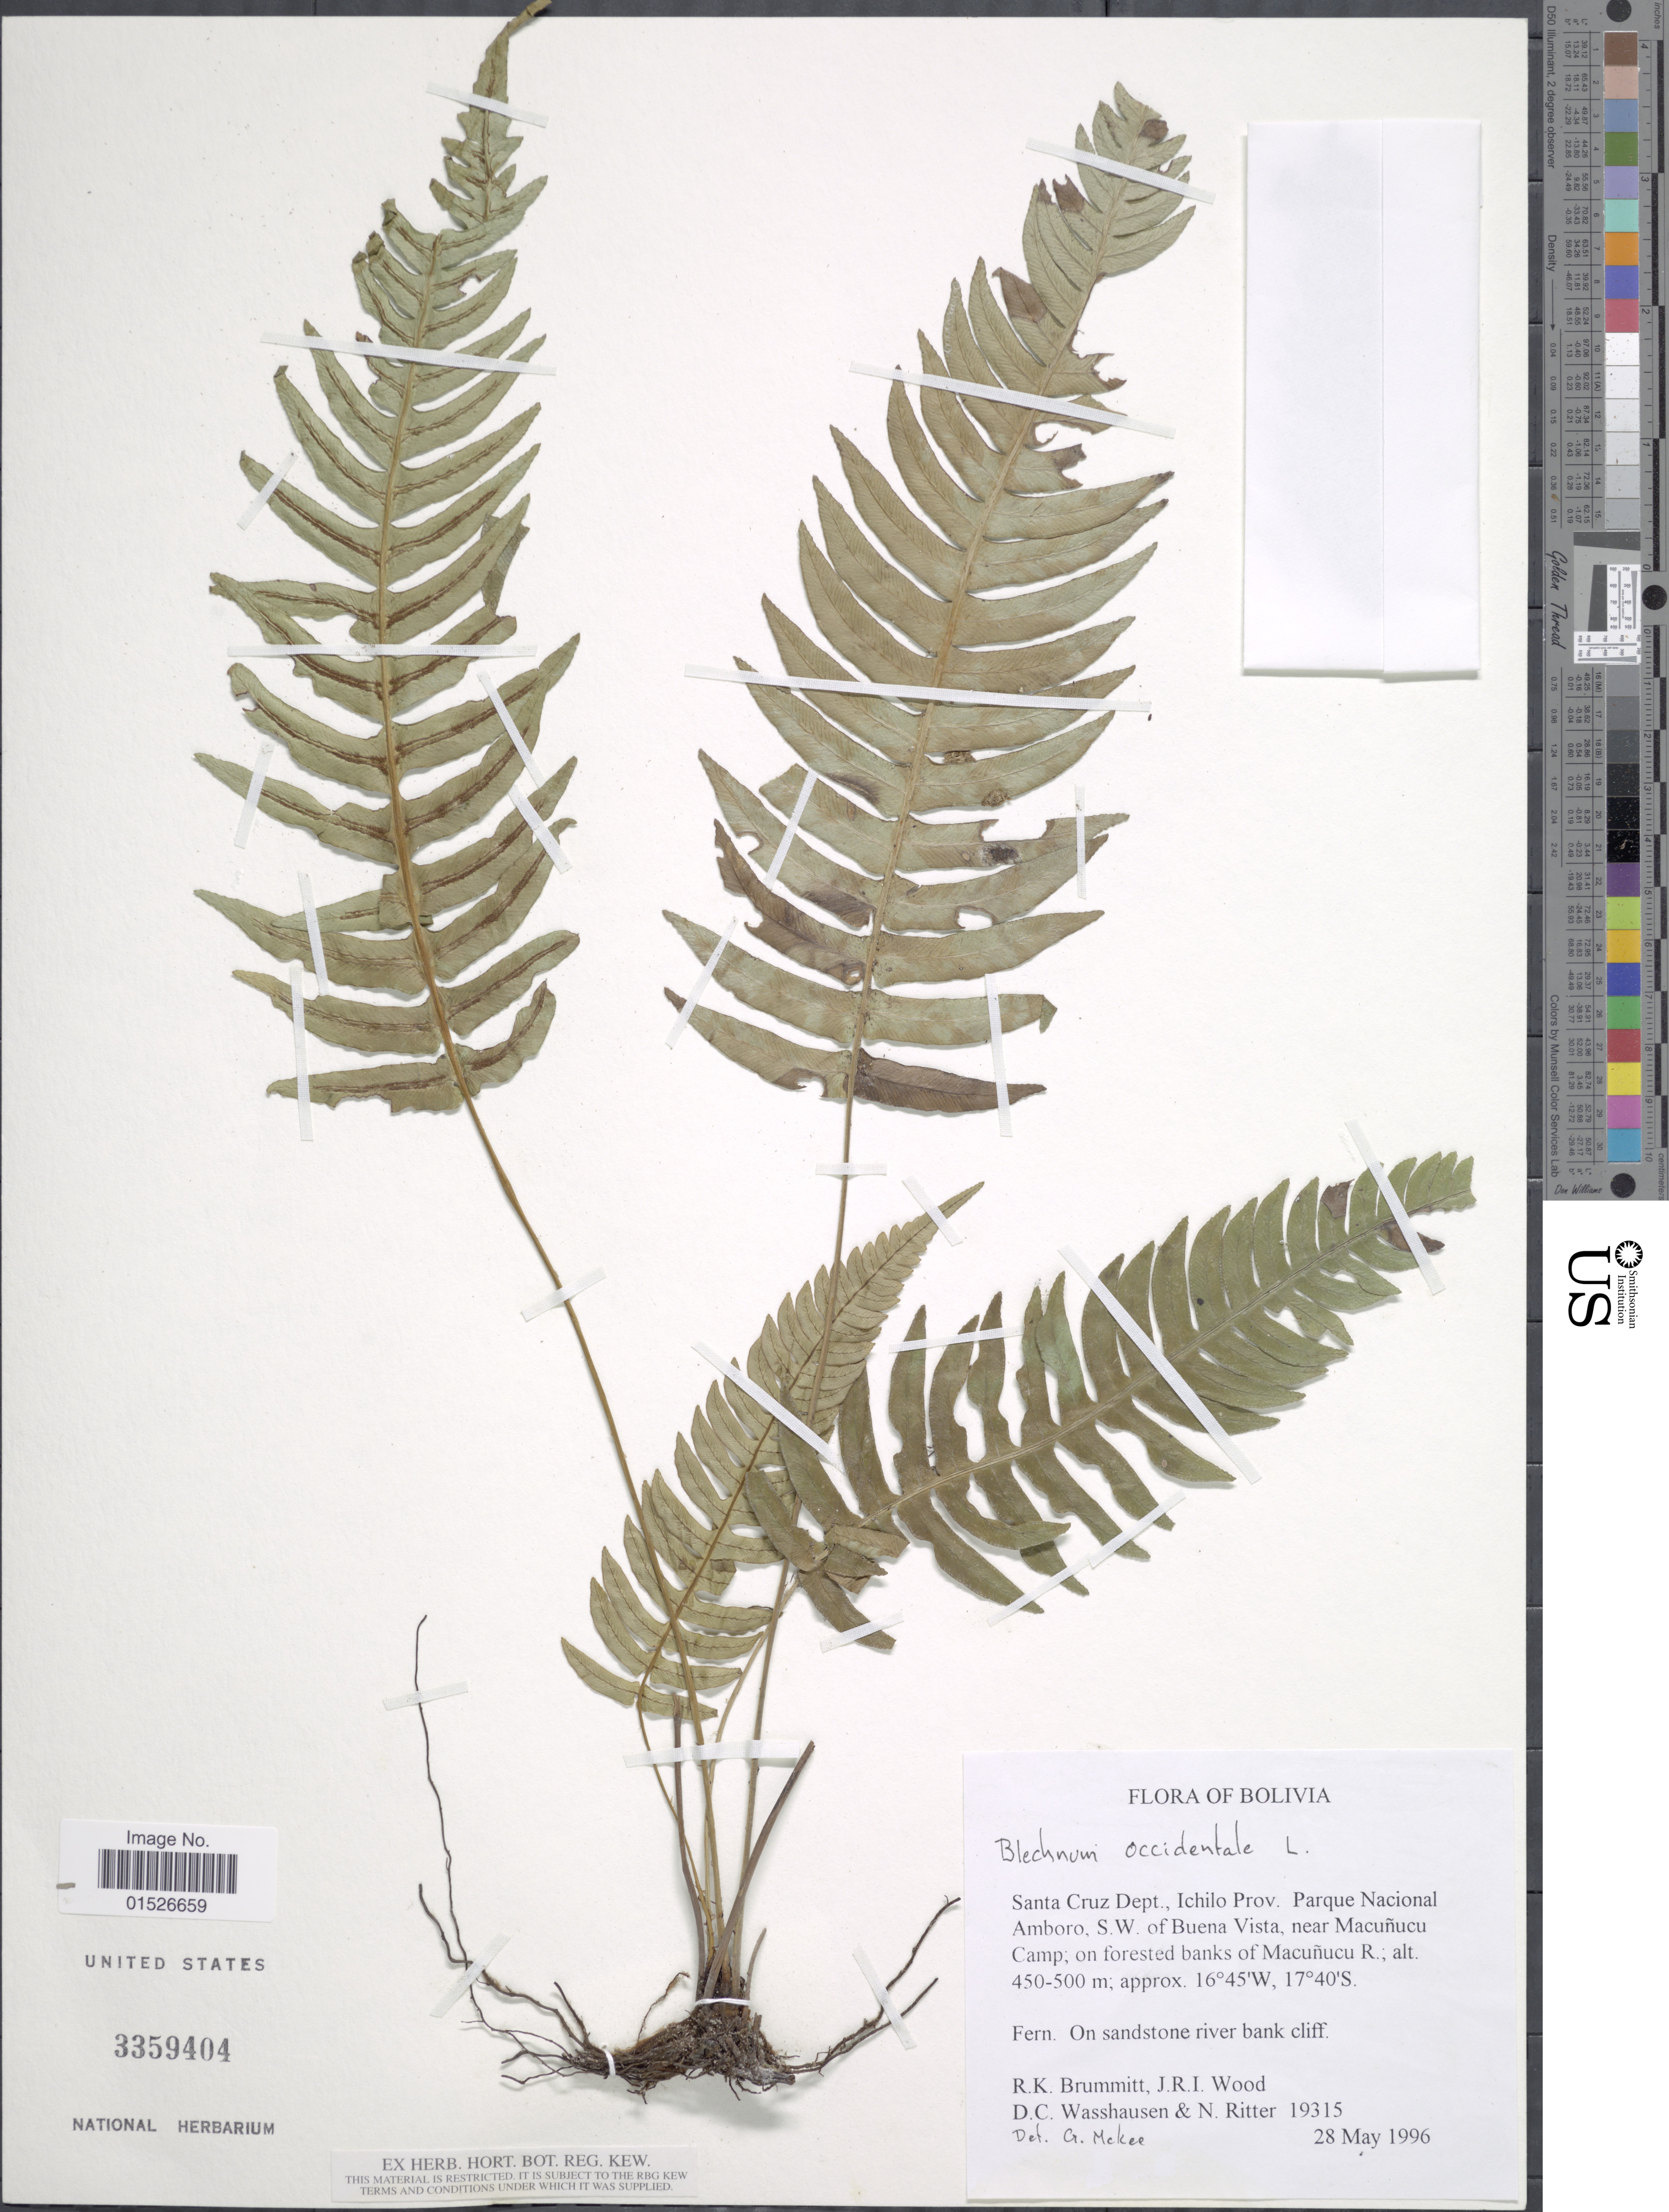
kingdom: Plantae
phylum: Tracheophyta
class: Polypodiopsida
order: Polypodiales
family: Blechnaceae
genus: Blechnum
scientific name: Blechnum occidentale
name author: L.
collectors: R. Brummitt, J. R. I. Wood, D. C. Wasshausen & N. Ritter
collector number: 19315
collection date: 1996-05-28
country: Bolivia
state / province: Santa Cruz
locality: Santa Cruz Dept., Ichilo Prov. Parque Nacional Amboro, S.W. of Buena Vista, near Macunucu Camp; on forested banks of Macunucu R.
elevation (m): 450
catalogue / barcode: US 3359404